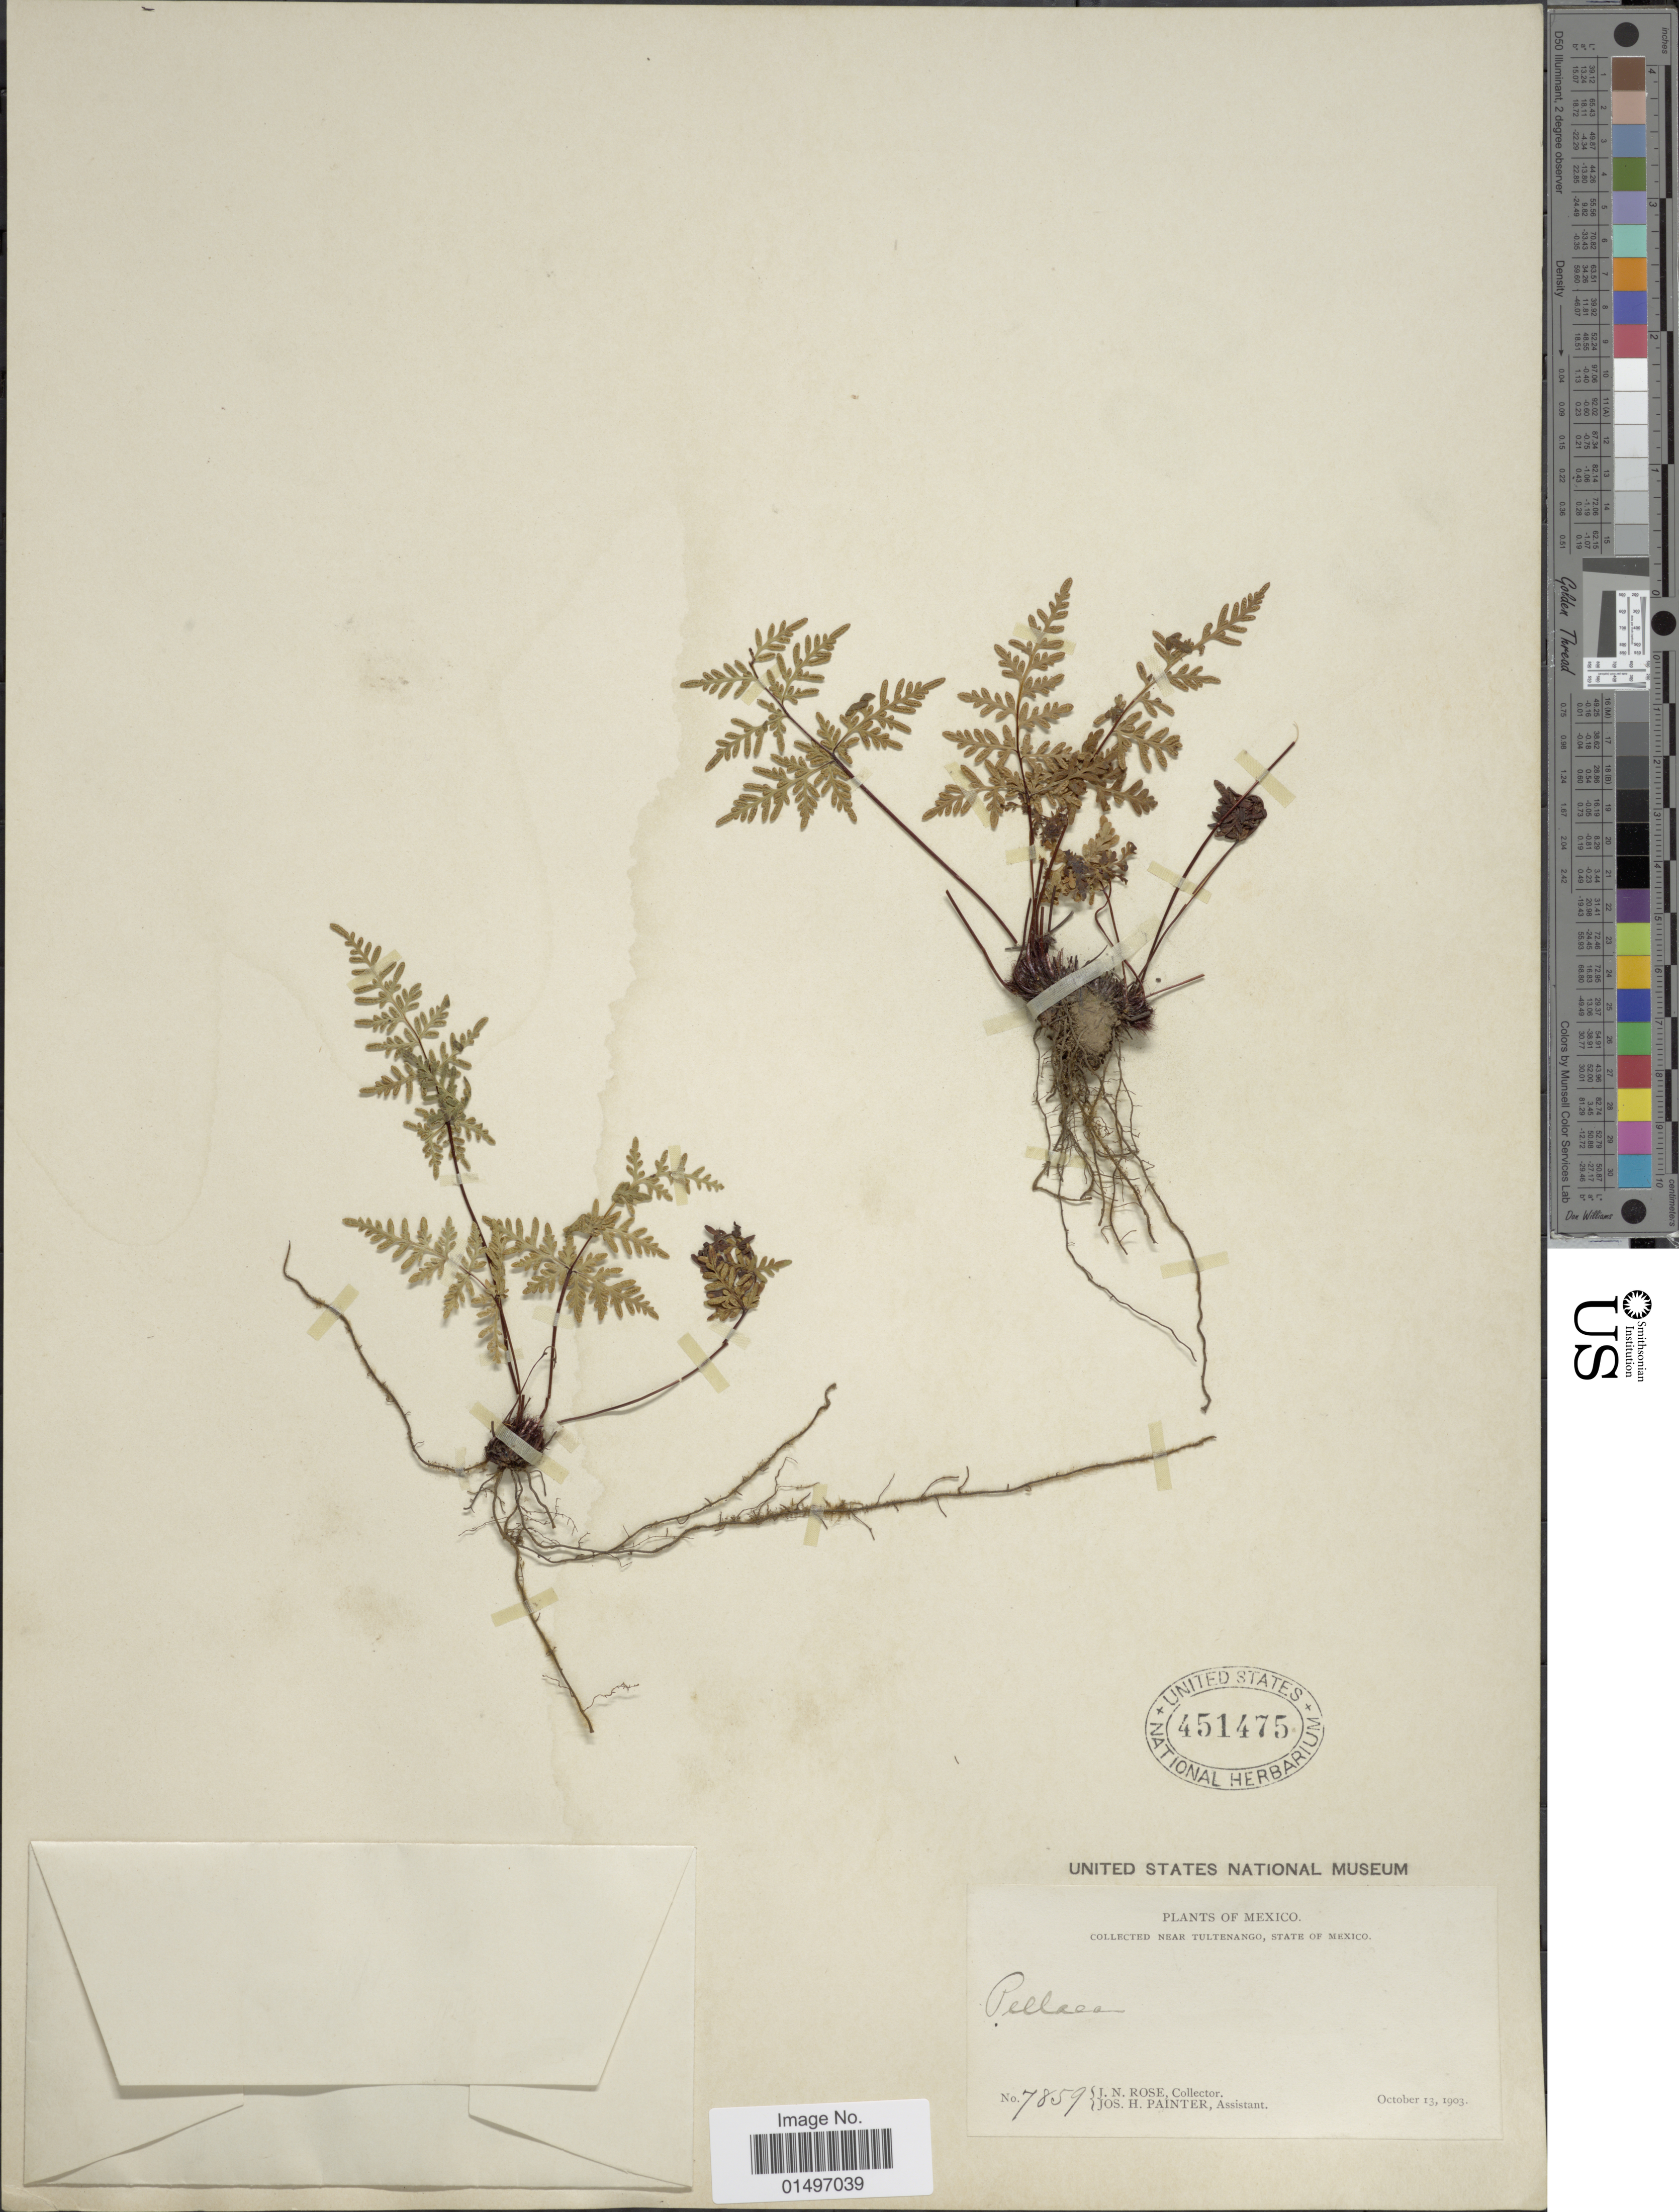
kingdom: Plantae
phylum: Tracheophyta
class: Polypodiopsida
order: Polypodiales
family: Pteridaceae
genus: Gaga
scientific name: Gaga hirsuta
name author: (Link) Fay W. Li & Windham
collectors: J. N. Rose & J. H. Painter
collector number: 7859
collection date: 1903-10-13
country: Mexico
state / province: México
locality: Mexico, near Tultenango.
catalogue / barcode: US 451475